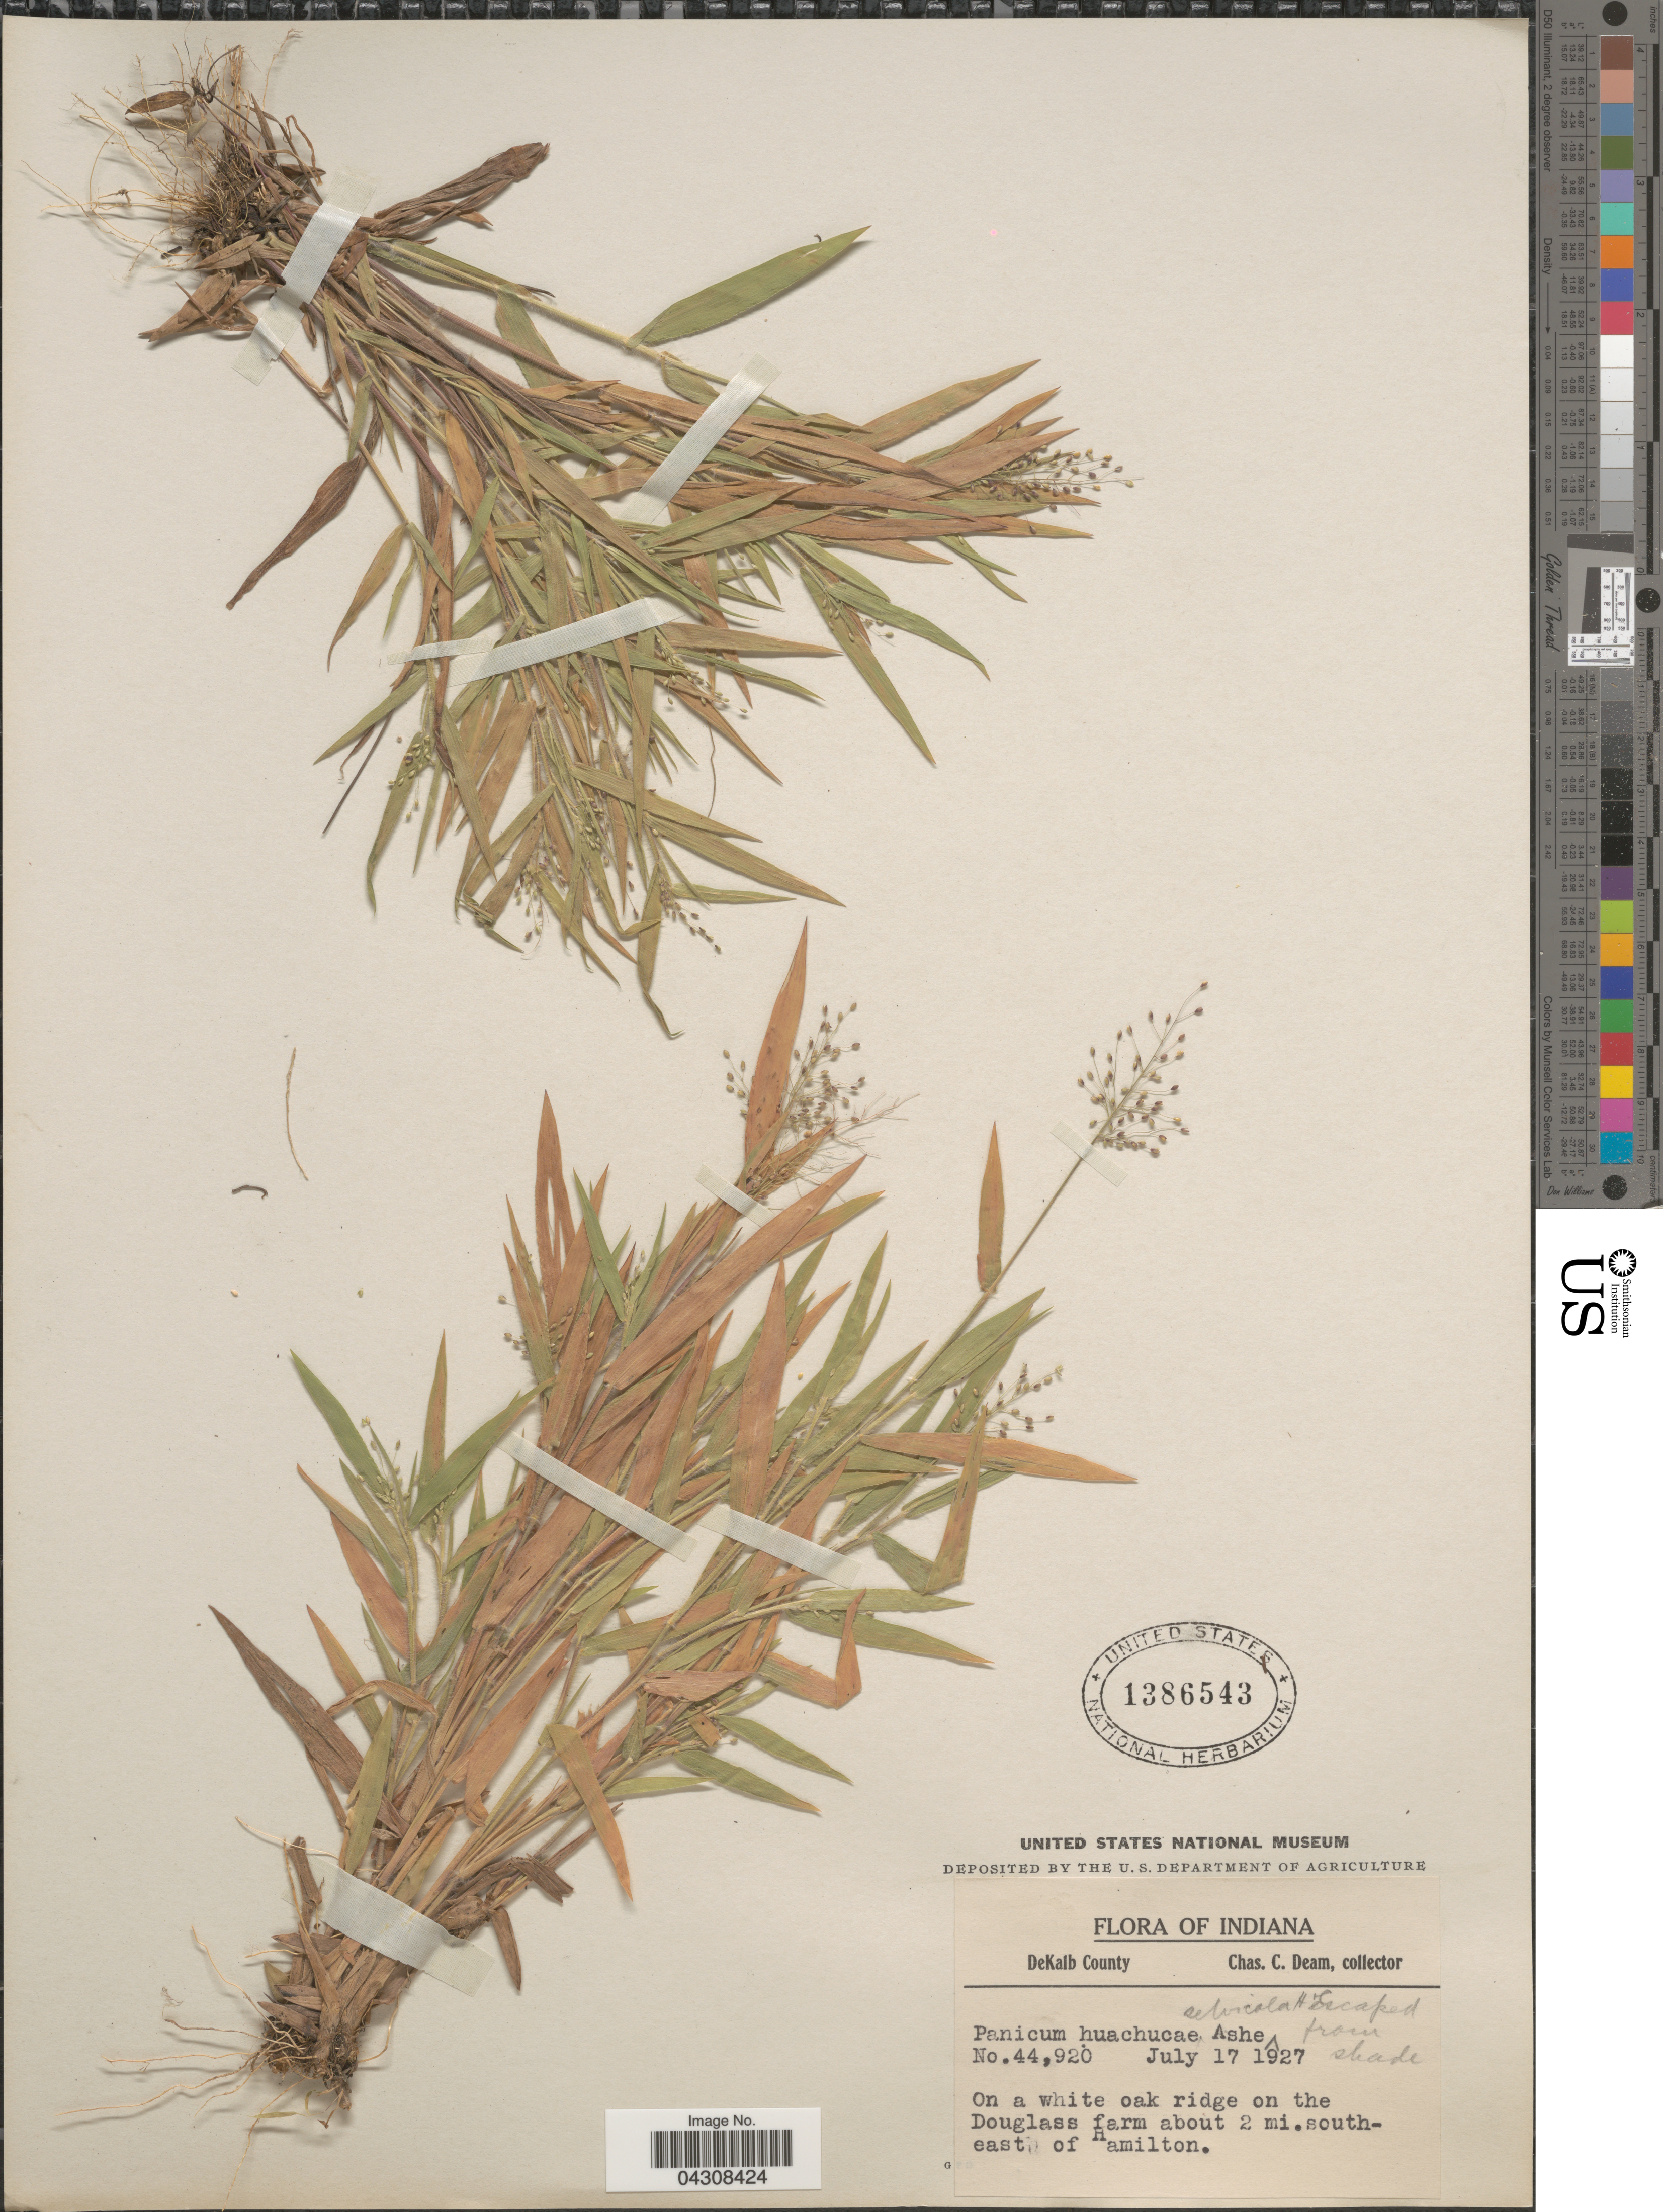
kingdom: Plantae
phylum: Tracheophyta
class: Liliopsida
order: Poales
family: Poaceae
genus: Dichanthelium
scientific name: Dichanthelium acuminatum var. acuminatum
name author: (Sw.) Gould & C.A. Clark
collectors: C. C. Deam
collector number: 44920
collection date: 1927-07-17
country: United States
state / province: Indiana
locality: DeKalb County. On a white oak ridge on the Douglass farm about 2 mi. southeast of Hamilton.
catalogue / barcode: US 1386543